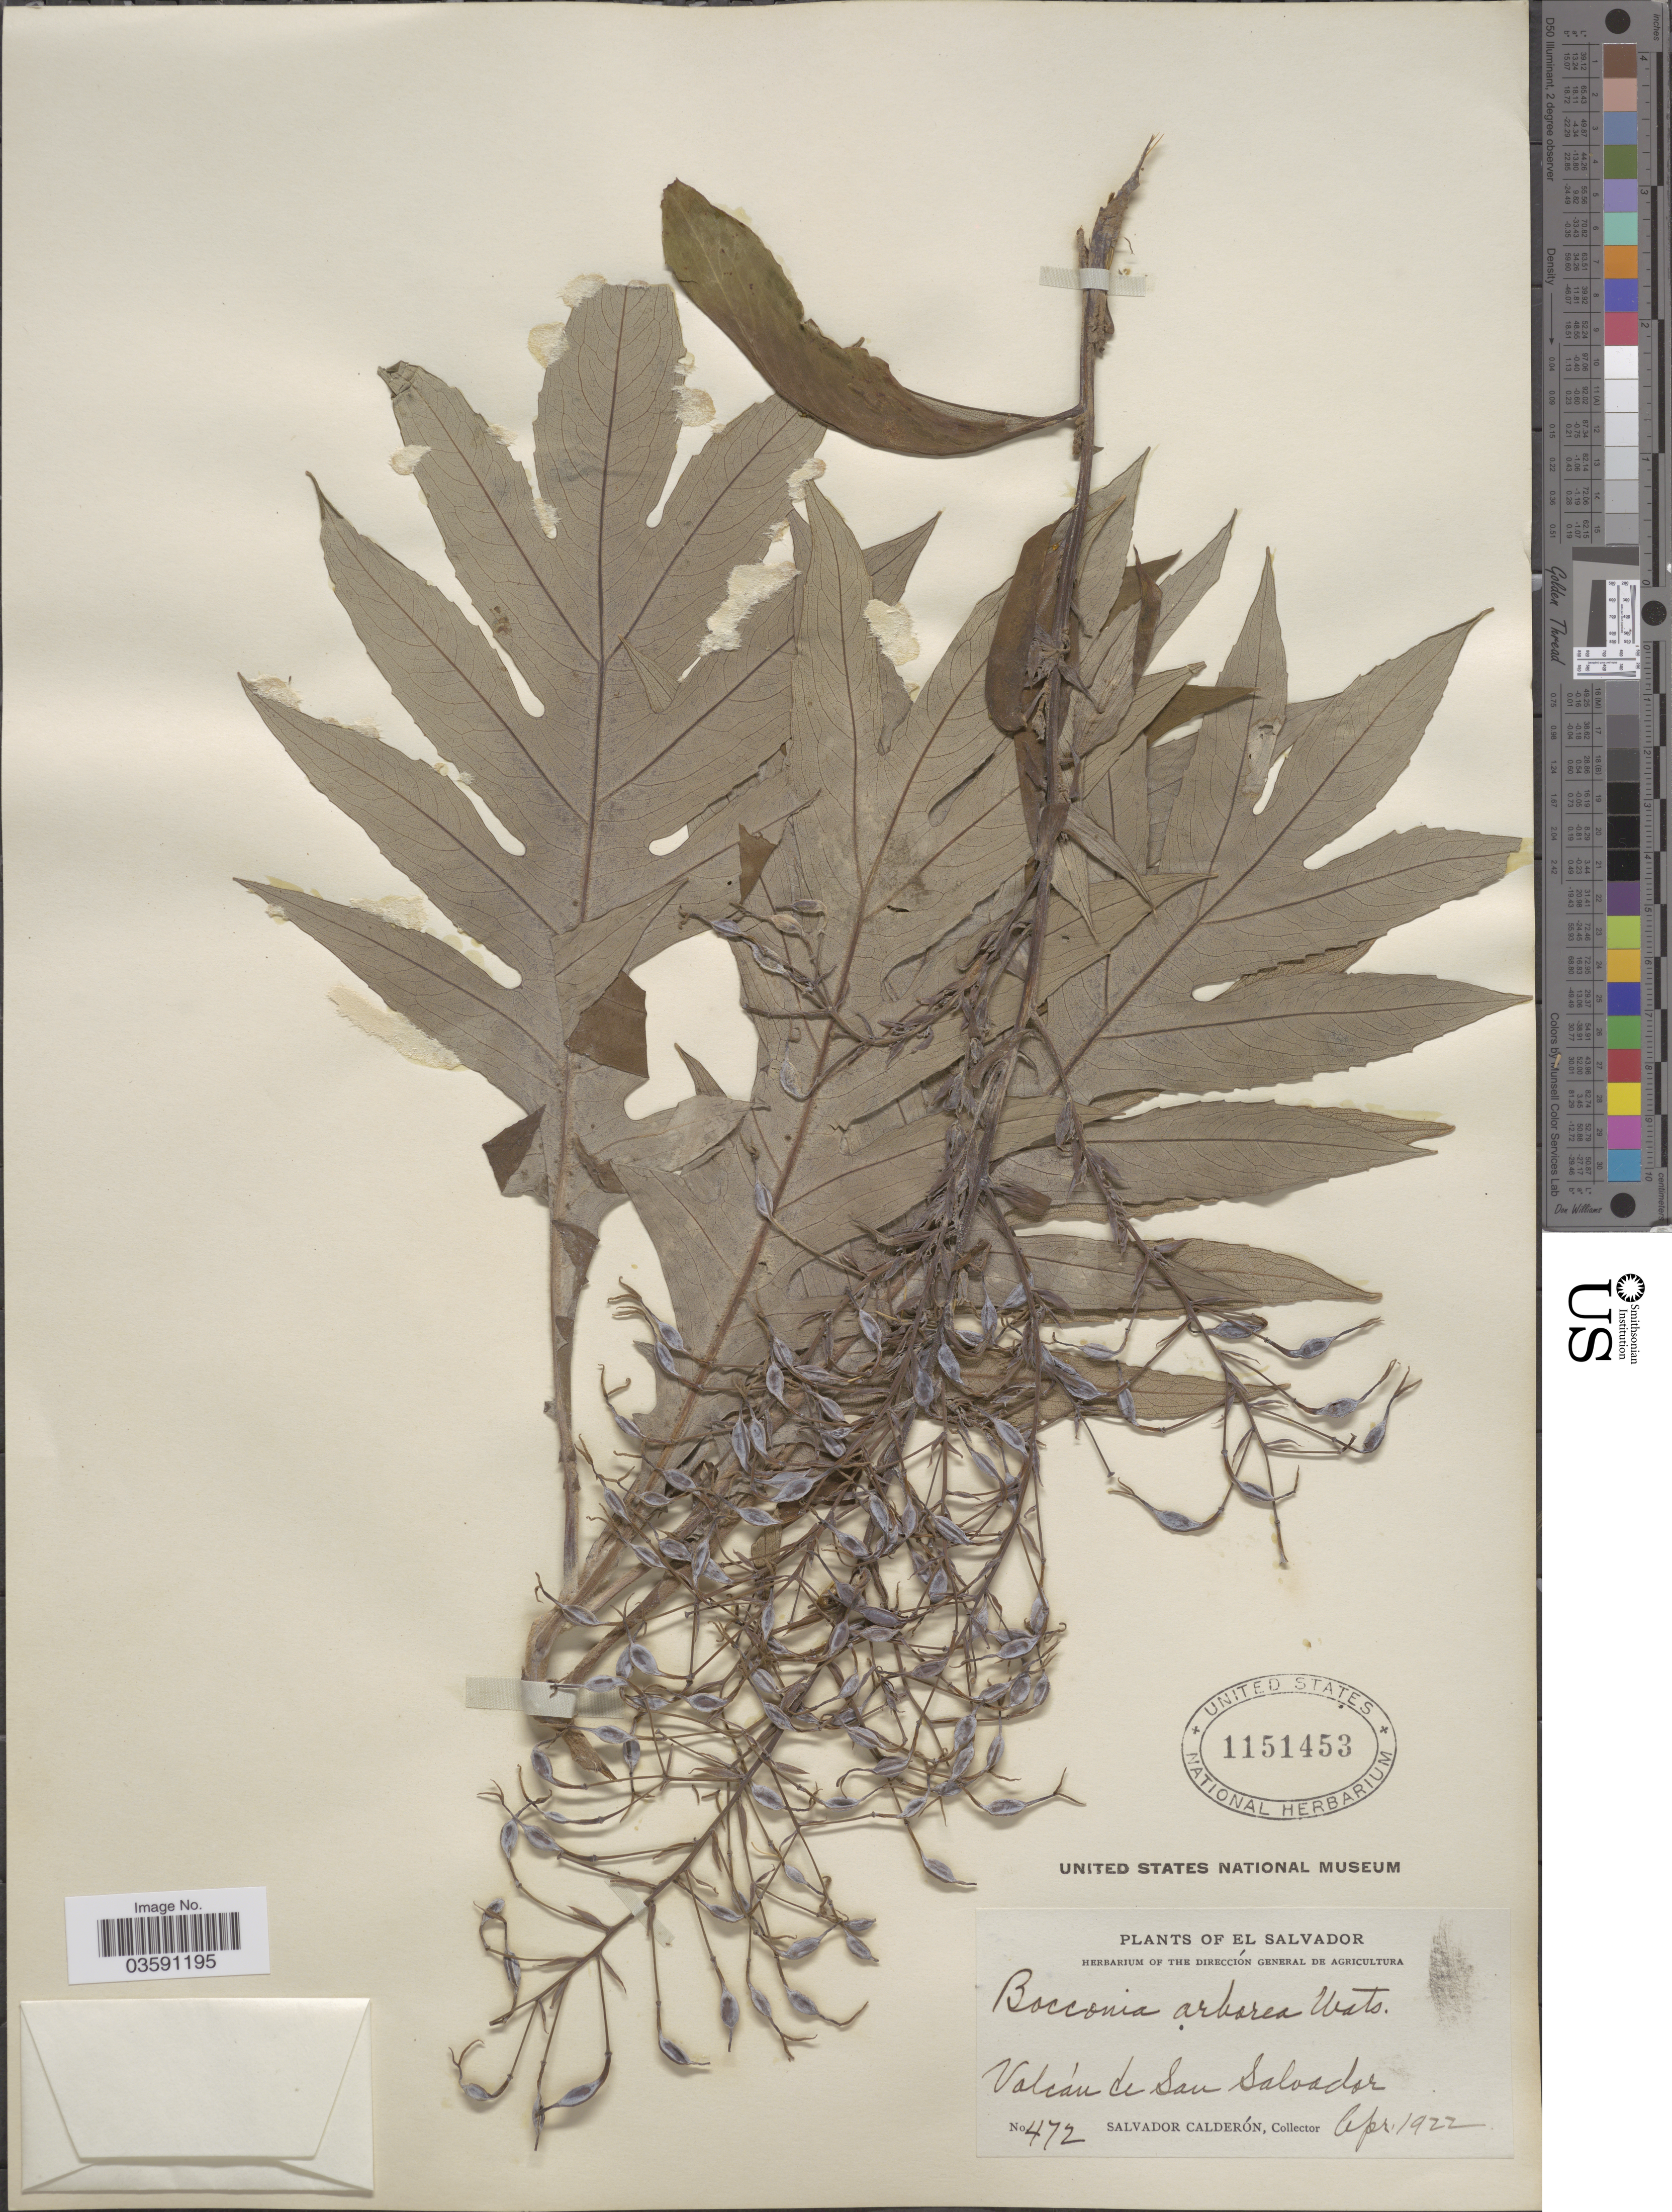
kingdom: Plantae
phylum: Tracheophyta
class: Magnoliopsida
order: Ranunculales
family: Papaveraceae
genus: Bocconia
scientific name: Bocconia arborea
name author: S. Watson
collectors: S. Calderón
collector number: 472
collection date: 1922-04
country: El Salvador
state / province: San Salvador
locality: Volcán de San Salvador.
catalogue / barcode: US 1151453